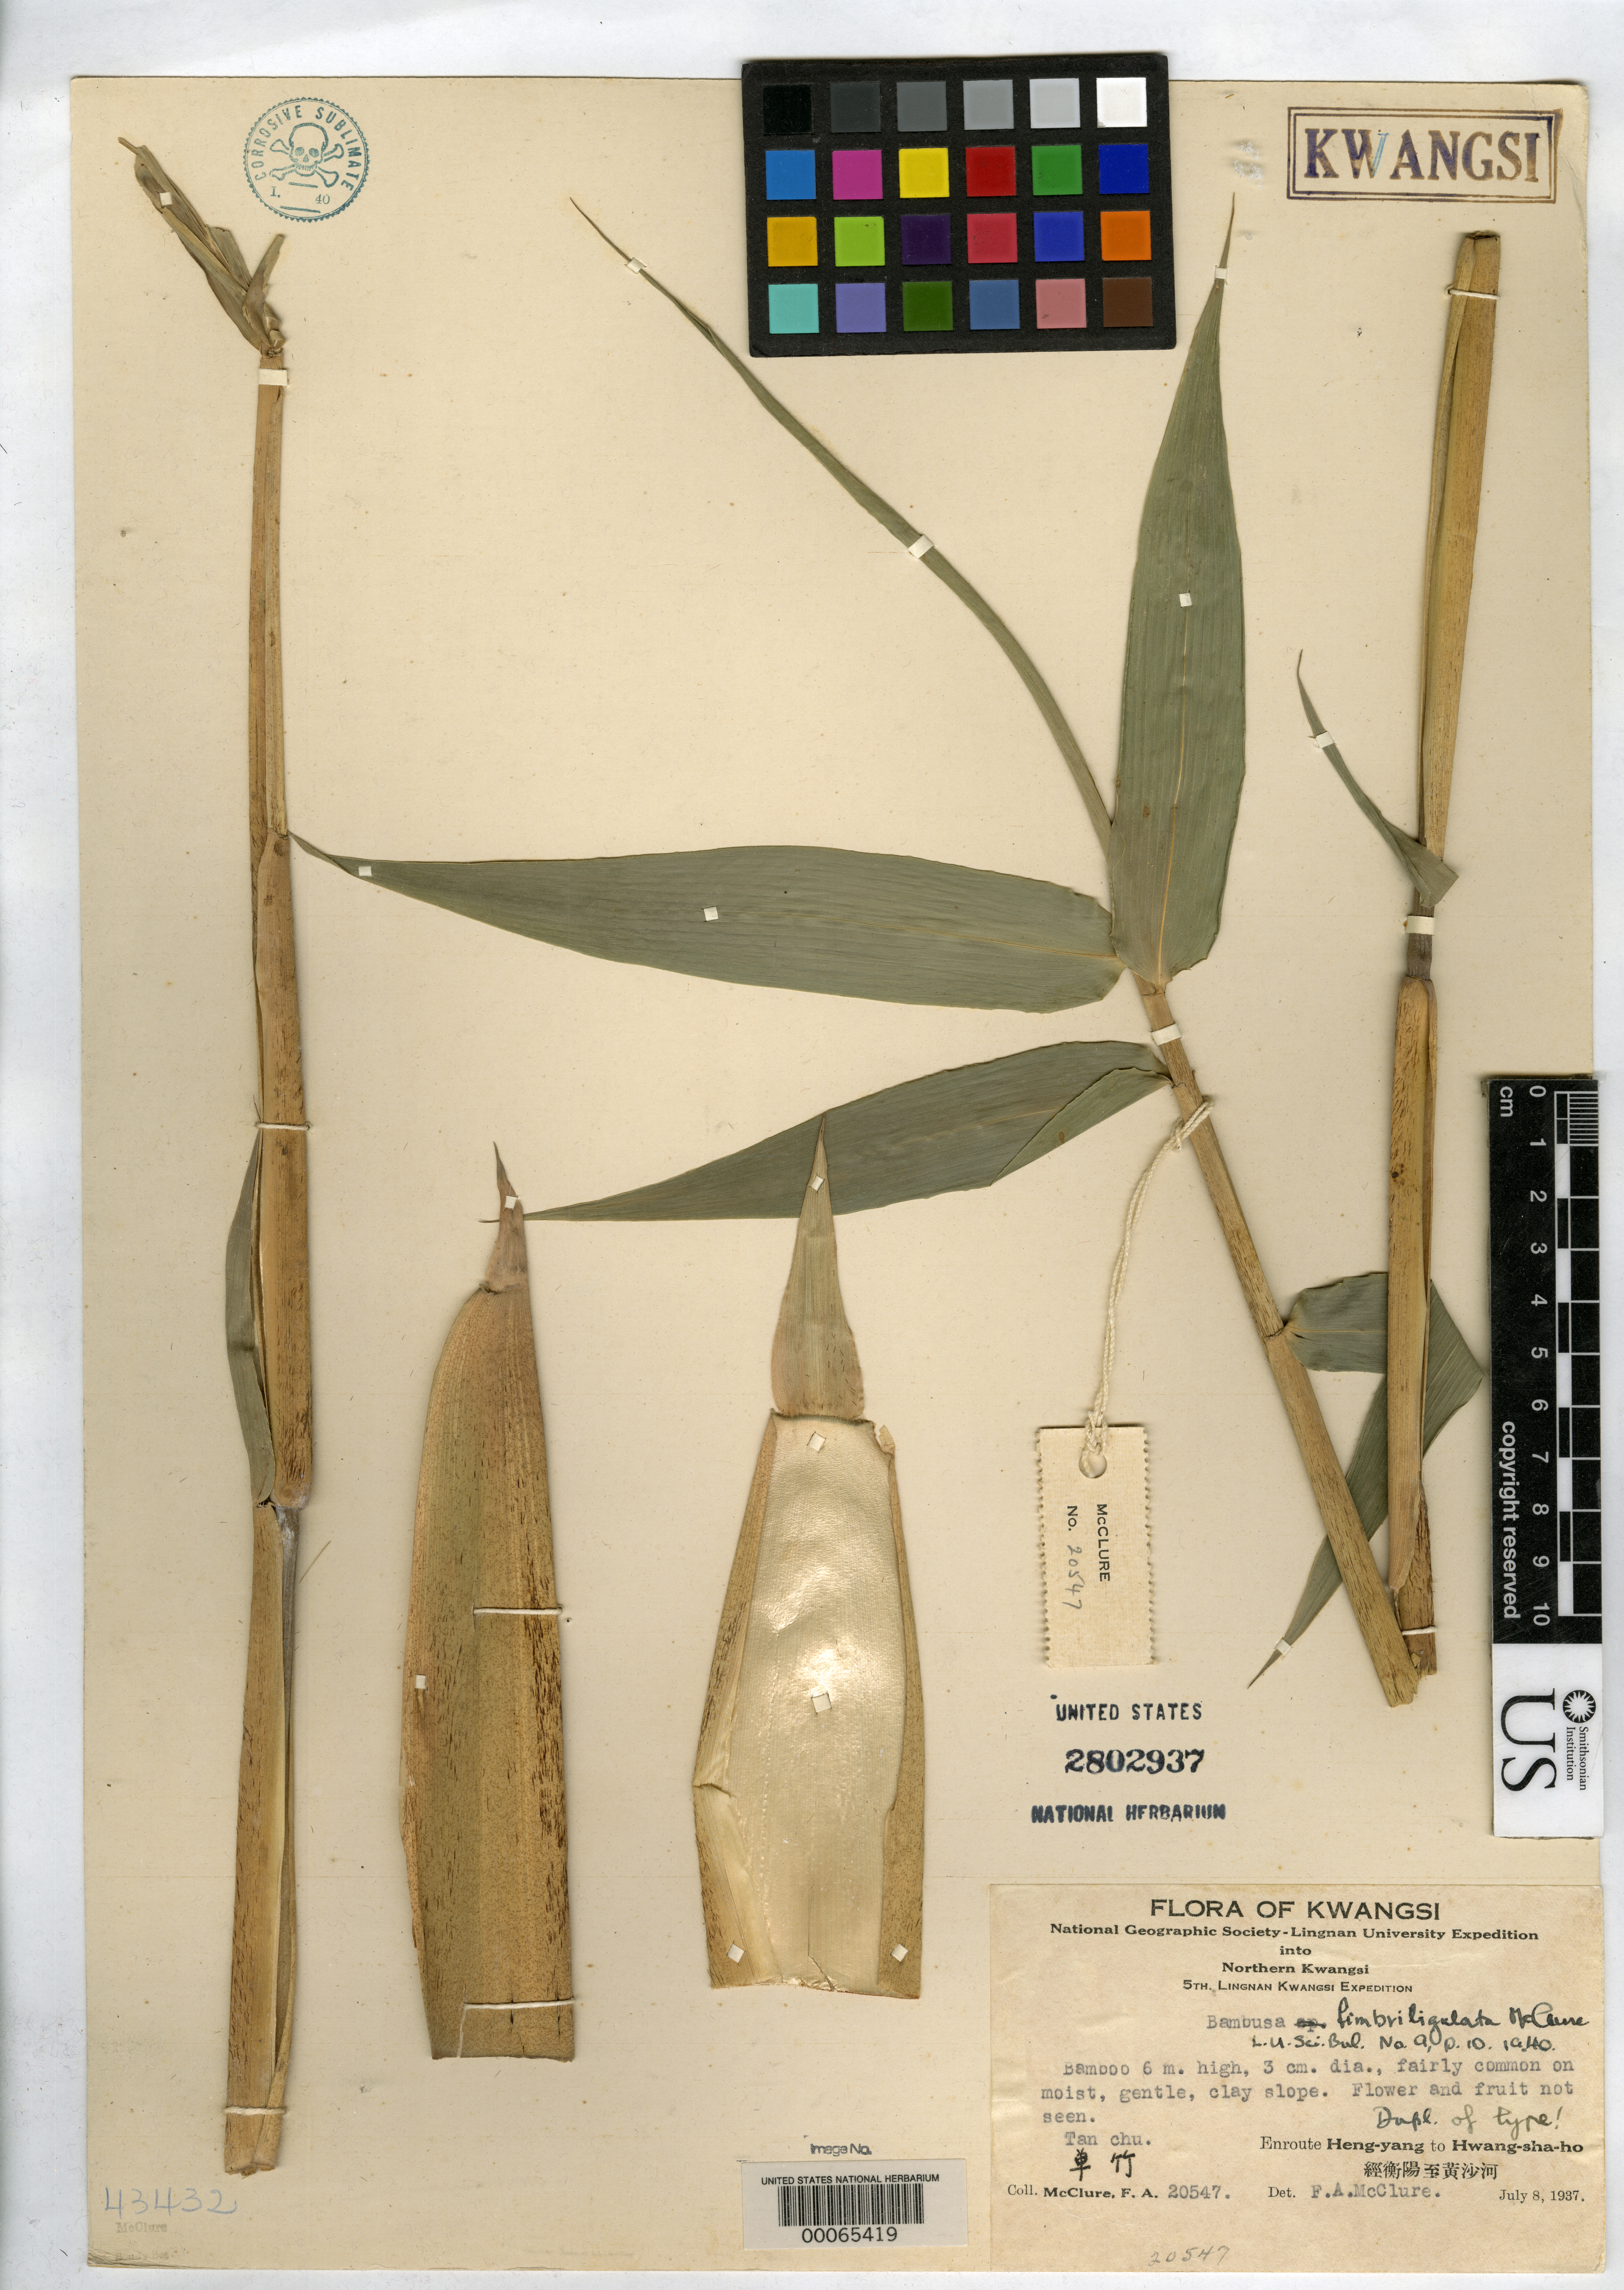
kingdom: Plantae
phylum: Tracheophyta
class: Liliopsida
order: Poales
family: Poaceae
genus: Bambusa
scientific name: Bambusa fimbriligulata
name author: McClure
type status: Isotype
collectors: F. A. McClure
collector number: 20547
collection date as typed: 08 Jul 1937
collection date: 1937-07-08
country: China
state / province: Guangxi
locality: Enroute Heng-yang to Hwang-sha-ho.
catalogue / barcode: US 2802937